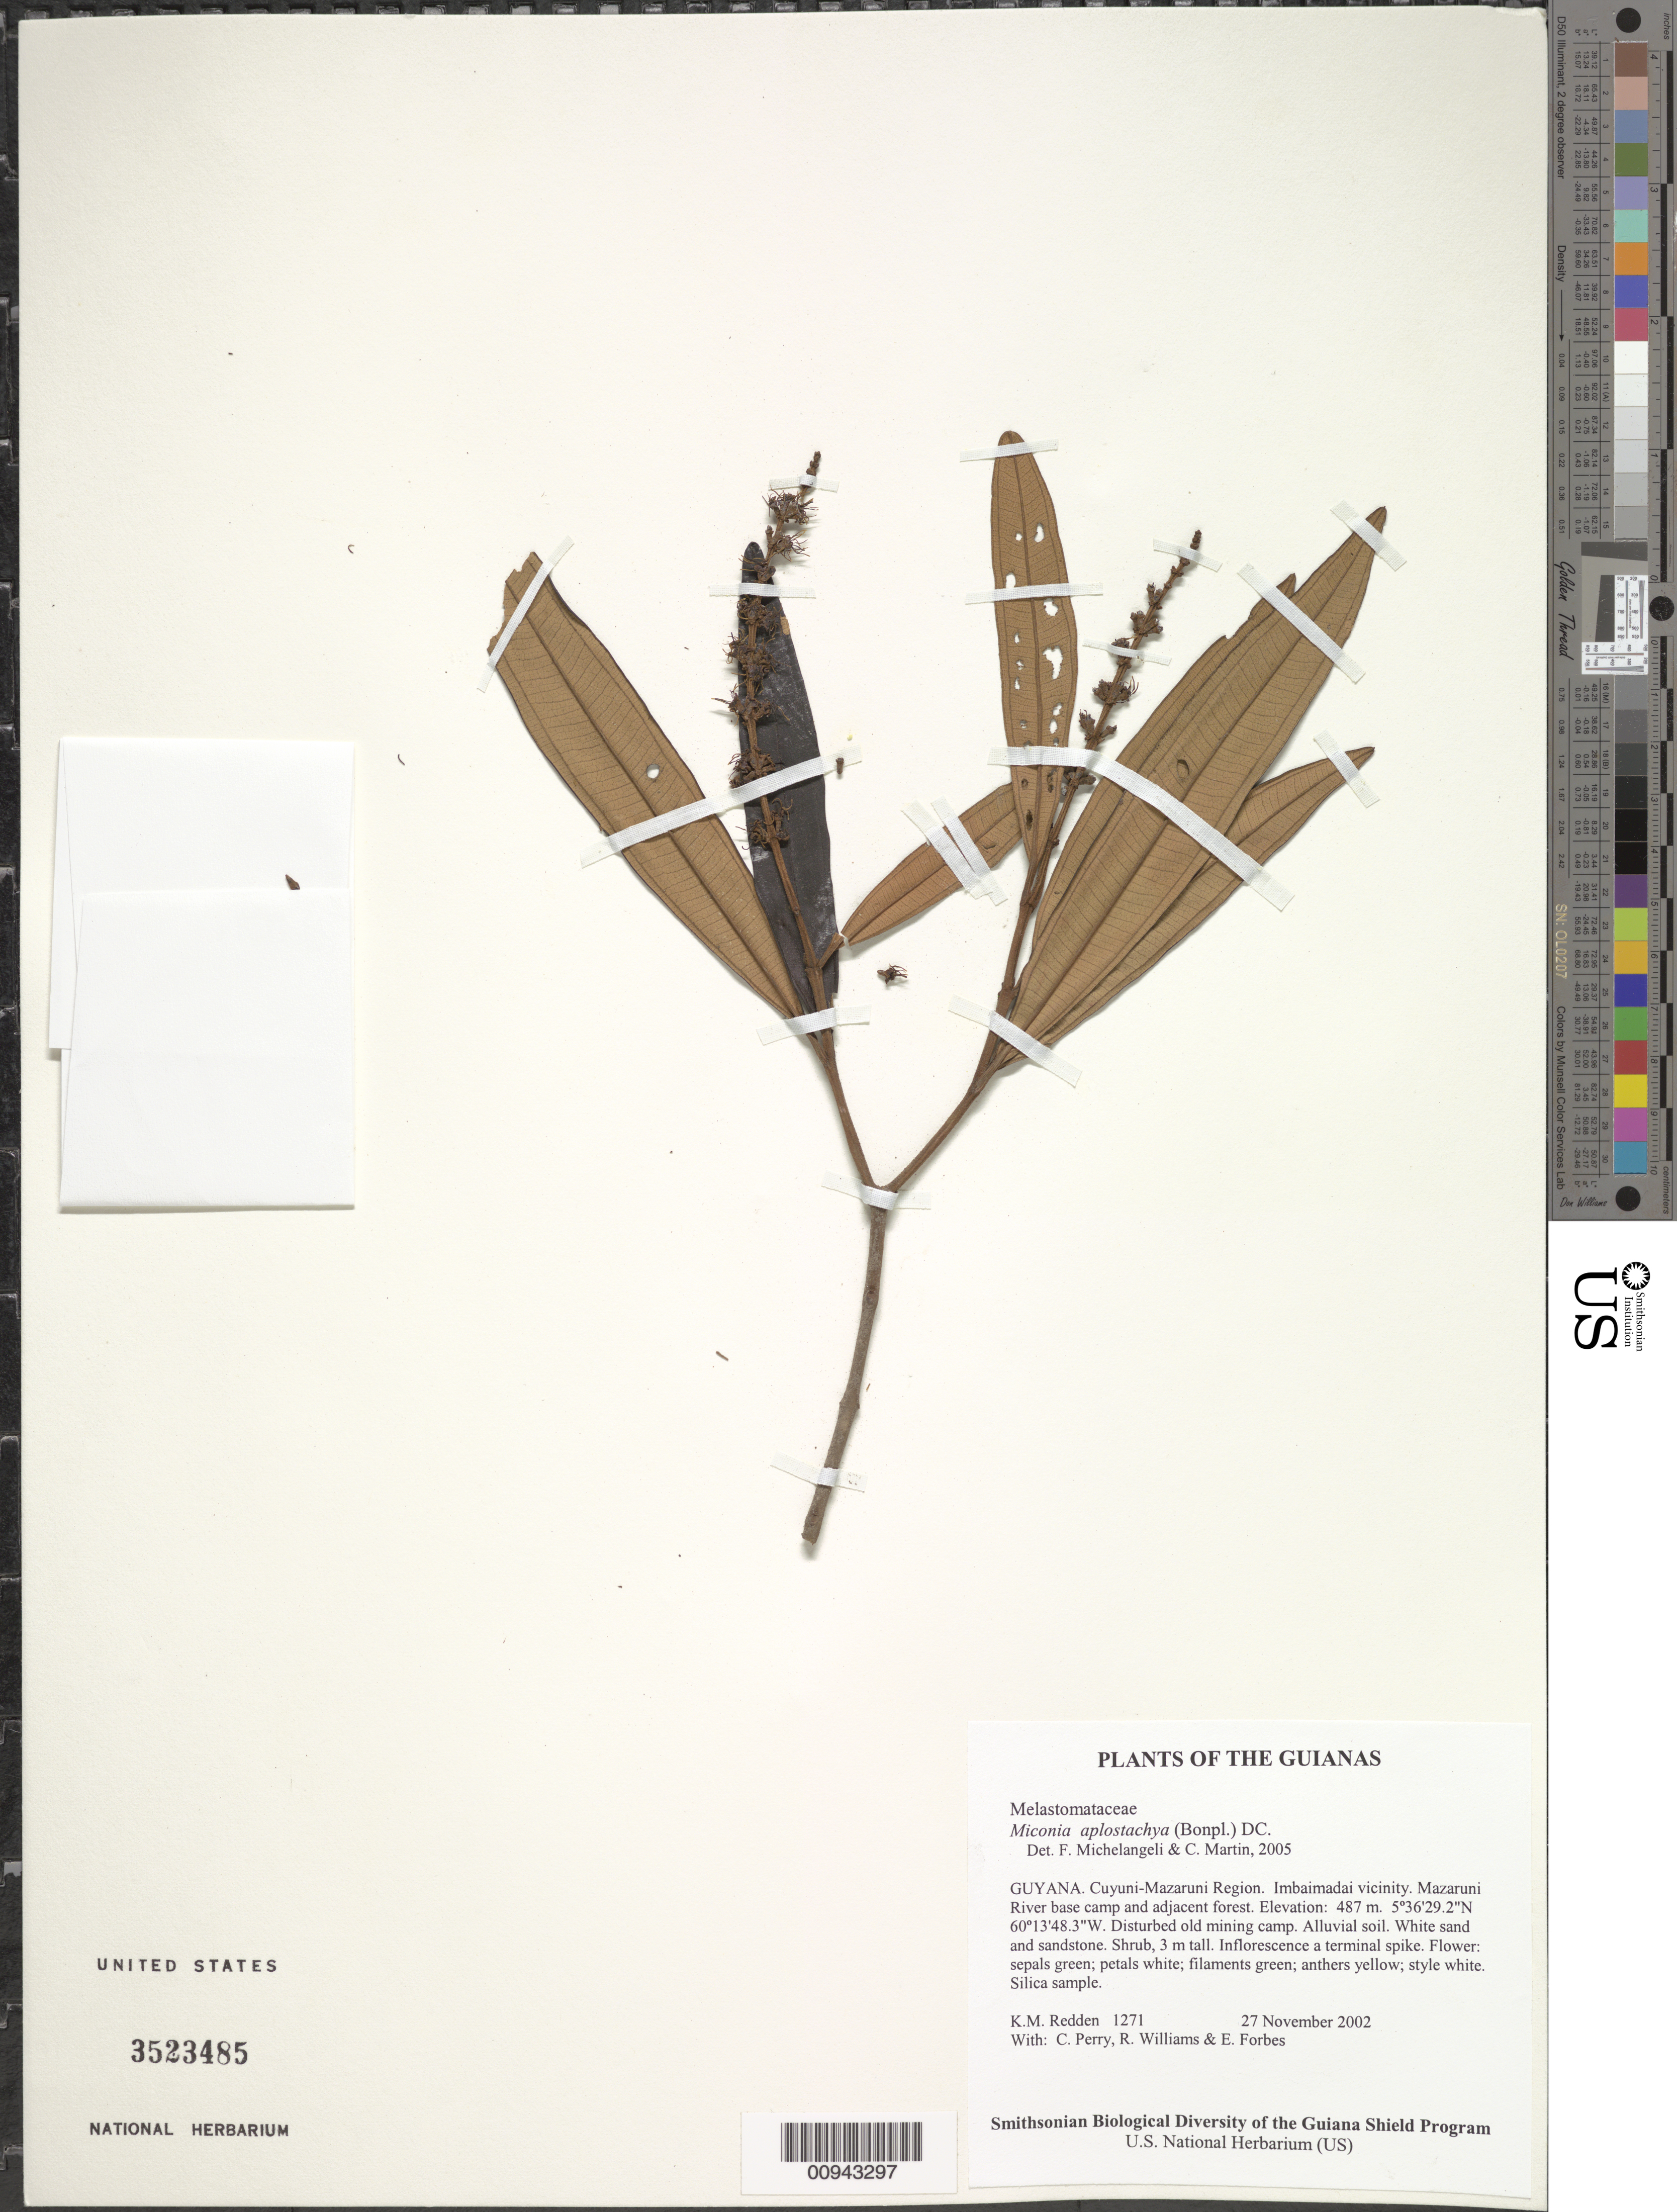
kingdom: Plantae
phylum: Tracheophyta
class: Magnoliopsida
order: Myrtales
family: Melastomataceae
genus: Miconia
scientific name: Miconia aplostachya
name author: (Bonpl.) DC.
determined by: Michelangeli, F. A.; Martin, C.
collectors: K. M. Redden, C. Perry, R. Williams & E. Forbes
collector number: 1271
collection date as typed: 27 November 2002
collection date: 2002-11-27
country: Guyana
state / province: Cuyuni-Mazaruni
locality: Imbaimadai vicinity. Mazaruni River base camp and adjacent forest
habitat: Disturbed old mining camp. Alluvial soil. White sand and sandstone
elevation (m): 487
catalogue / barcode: US 3523485